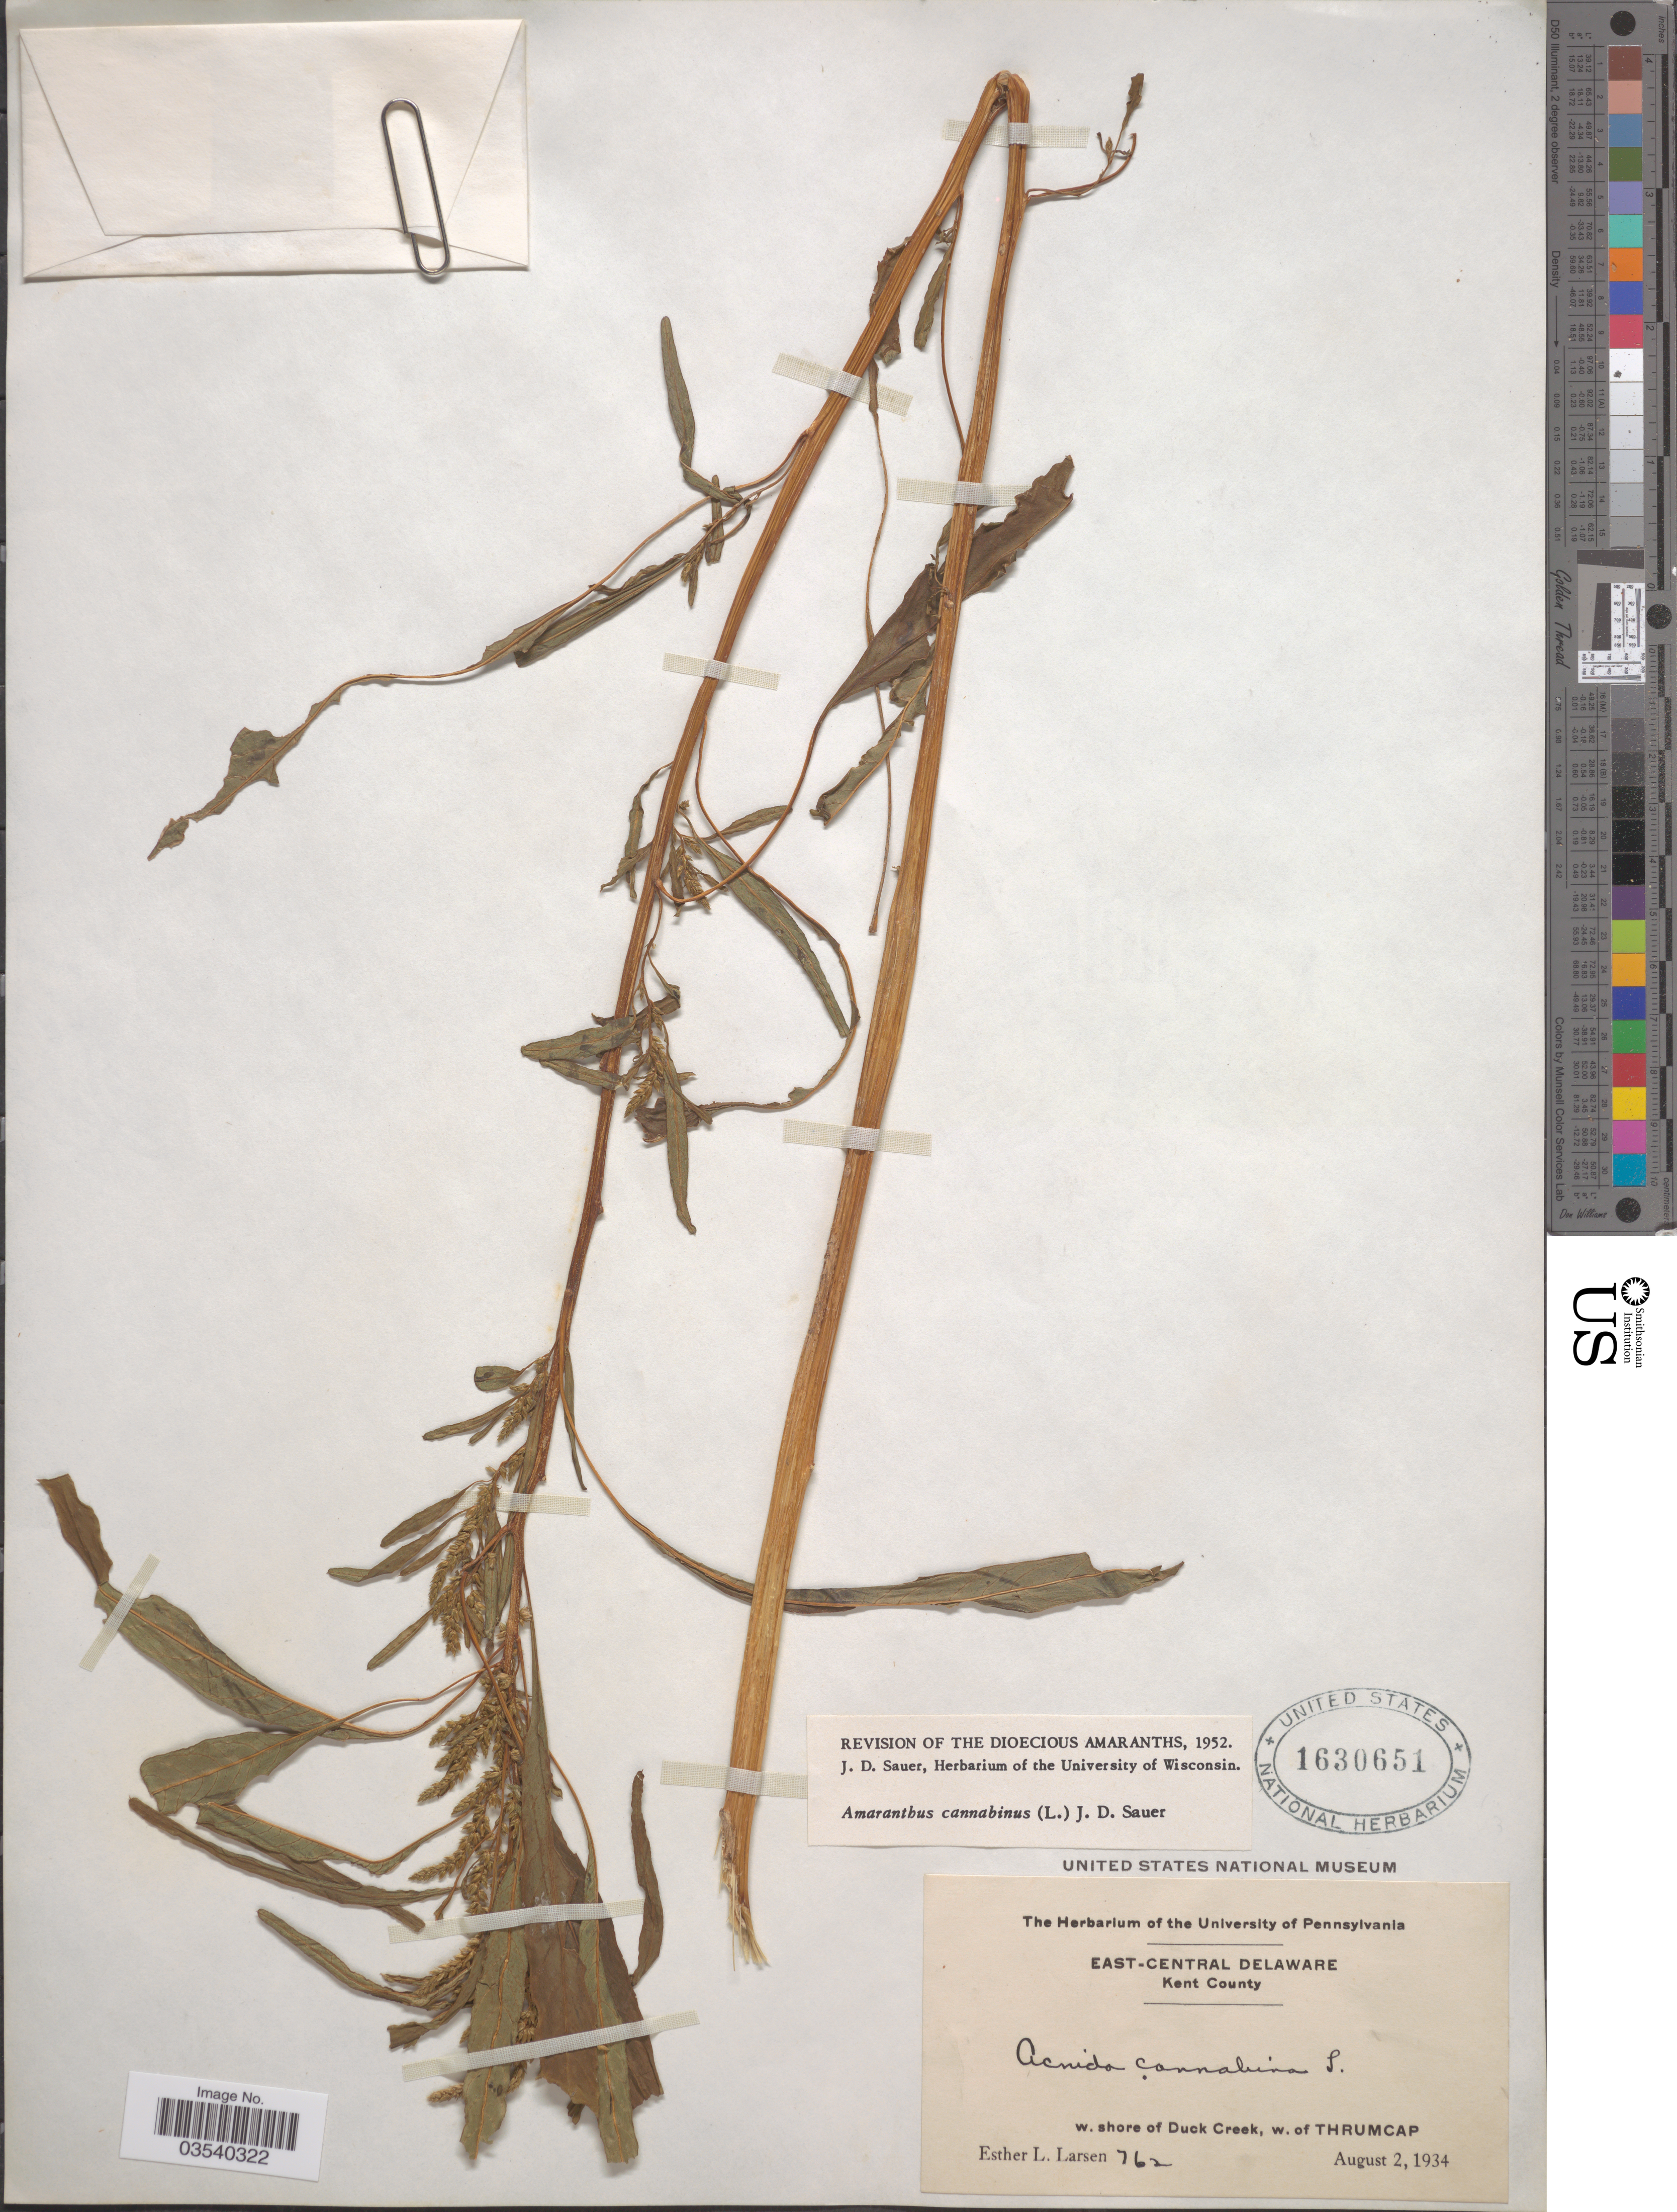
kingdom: Plantae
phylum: Tracheophyta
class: Magnoliopsida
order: Caryophyllales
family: Amaranthaceae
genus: Amaranthus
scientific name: Amaranthus cannabinus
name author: (L.) E.G. F. Sauer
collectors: E. Larsen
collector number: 762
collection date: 1934-08-02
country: United States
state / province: Delaware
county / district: Kent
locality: East-Central Delaware, Kent County. W. shore of Duck Creek, w. of Thrumcap.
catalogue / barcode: US 1630651